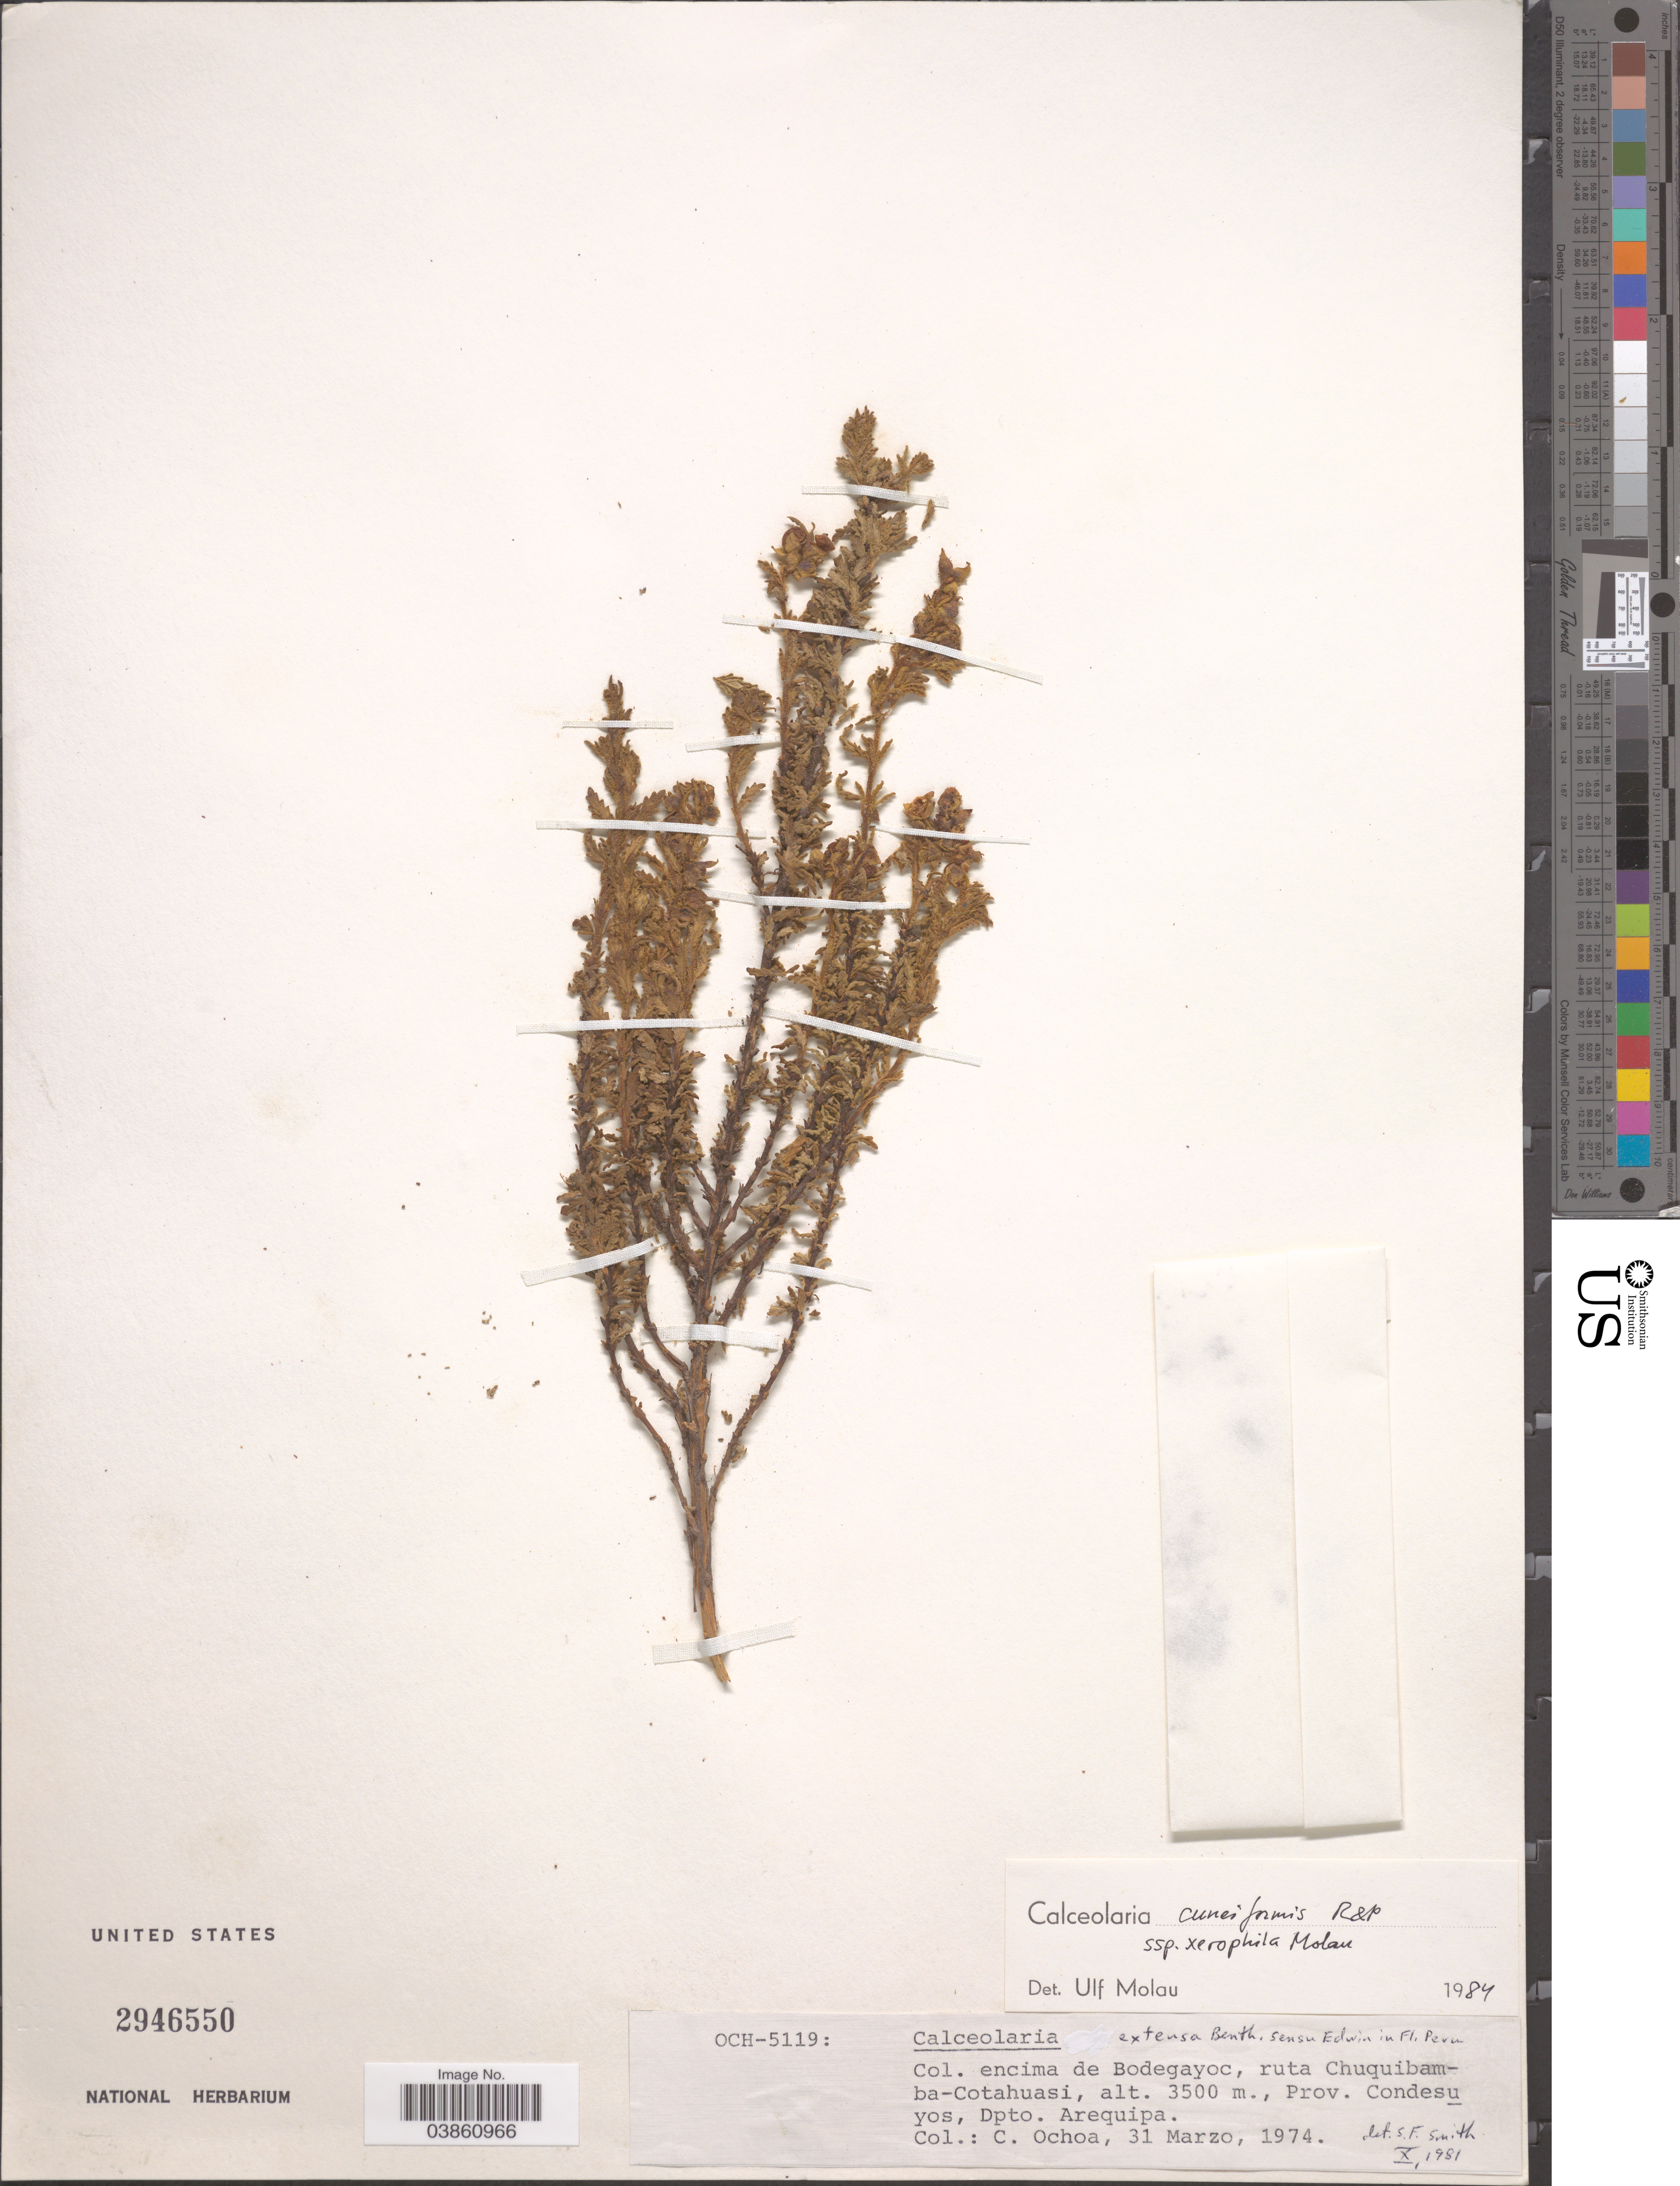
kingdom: Plantae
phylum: Tracheophyta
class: Magnoliopsida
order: Lamiales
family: Calceolariaceae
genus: Calceolaria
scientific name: Calceolaria cuneiformis subsp. xerophila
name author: Molau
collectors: C. Ochoa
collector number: OCH-5119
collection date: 1974-03-31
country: Peru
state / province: Arequipa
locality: Encima de Bodegayoc, ruta Chuquibamba-Cotahuasi, Prov. Condesuyos, Dpto. Arequipa.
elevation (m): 3500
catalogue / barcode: US 2946550